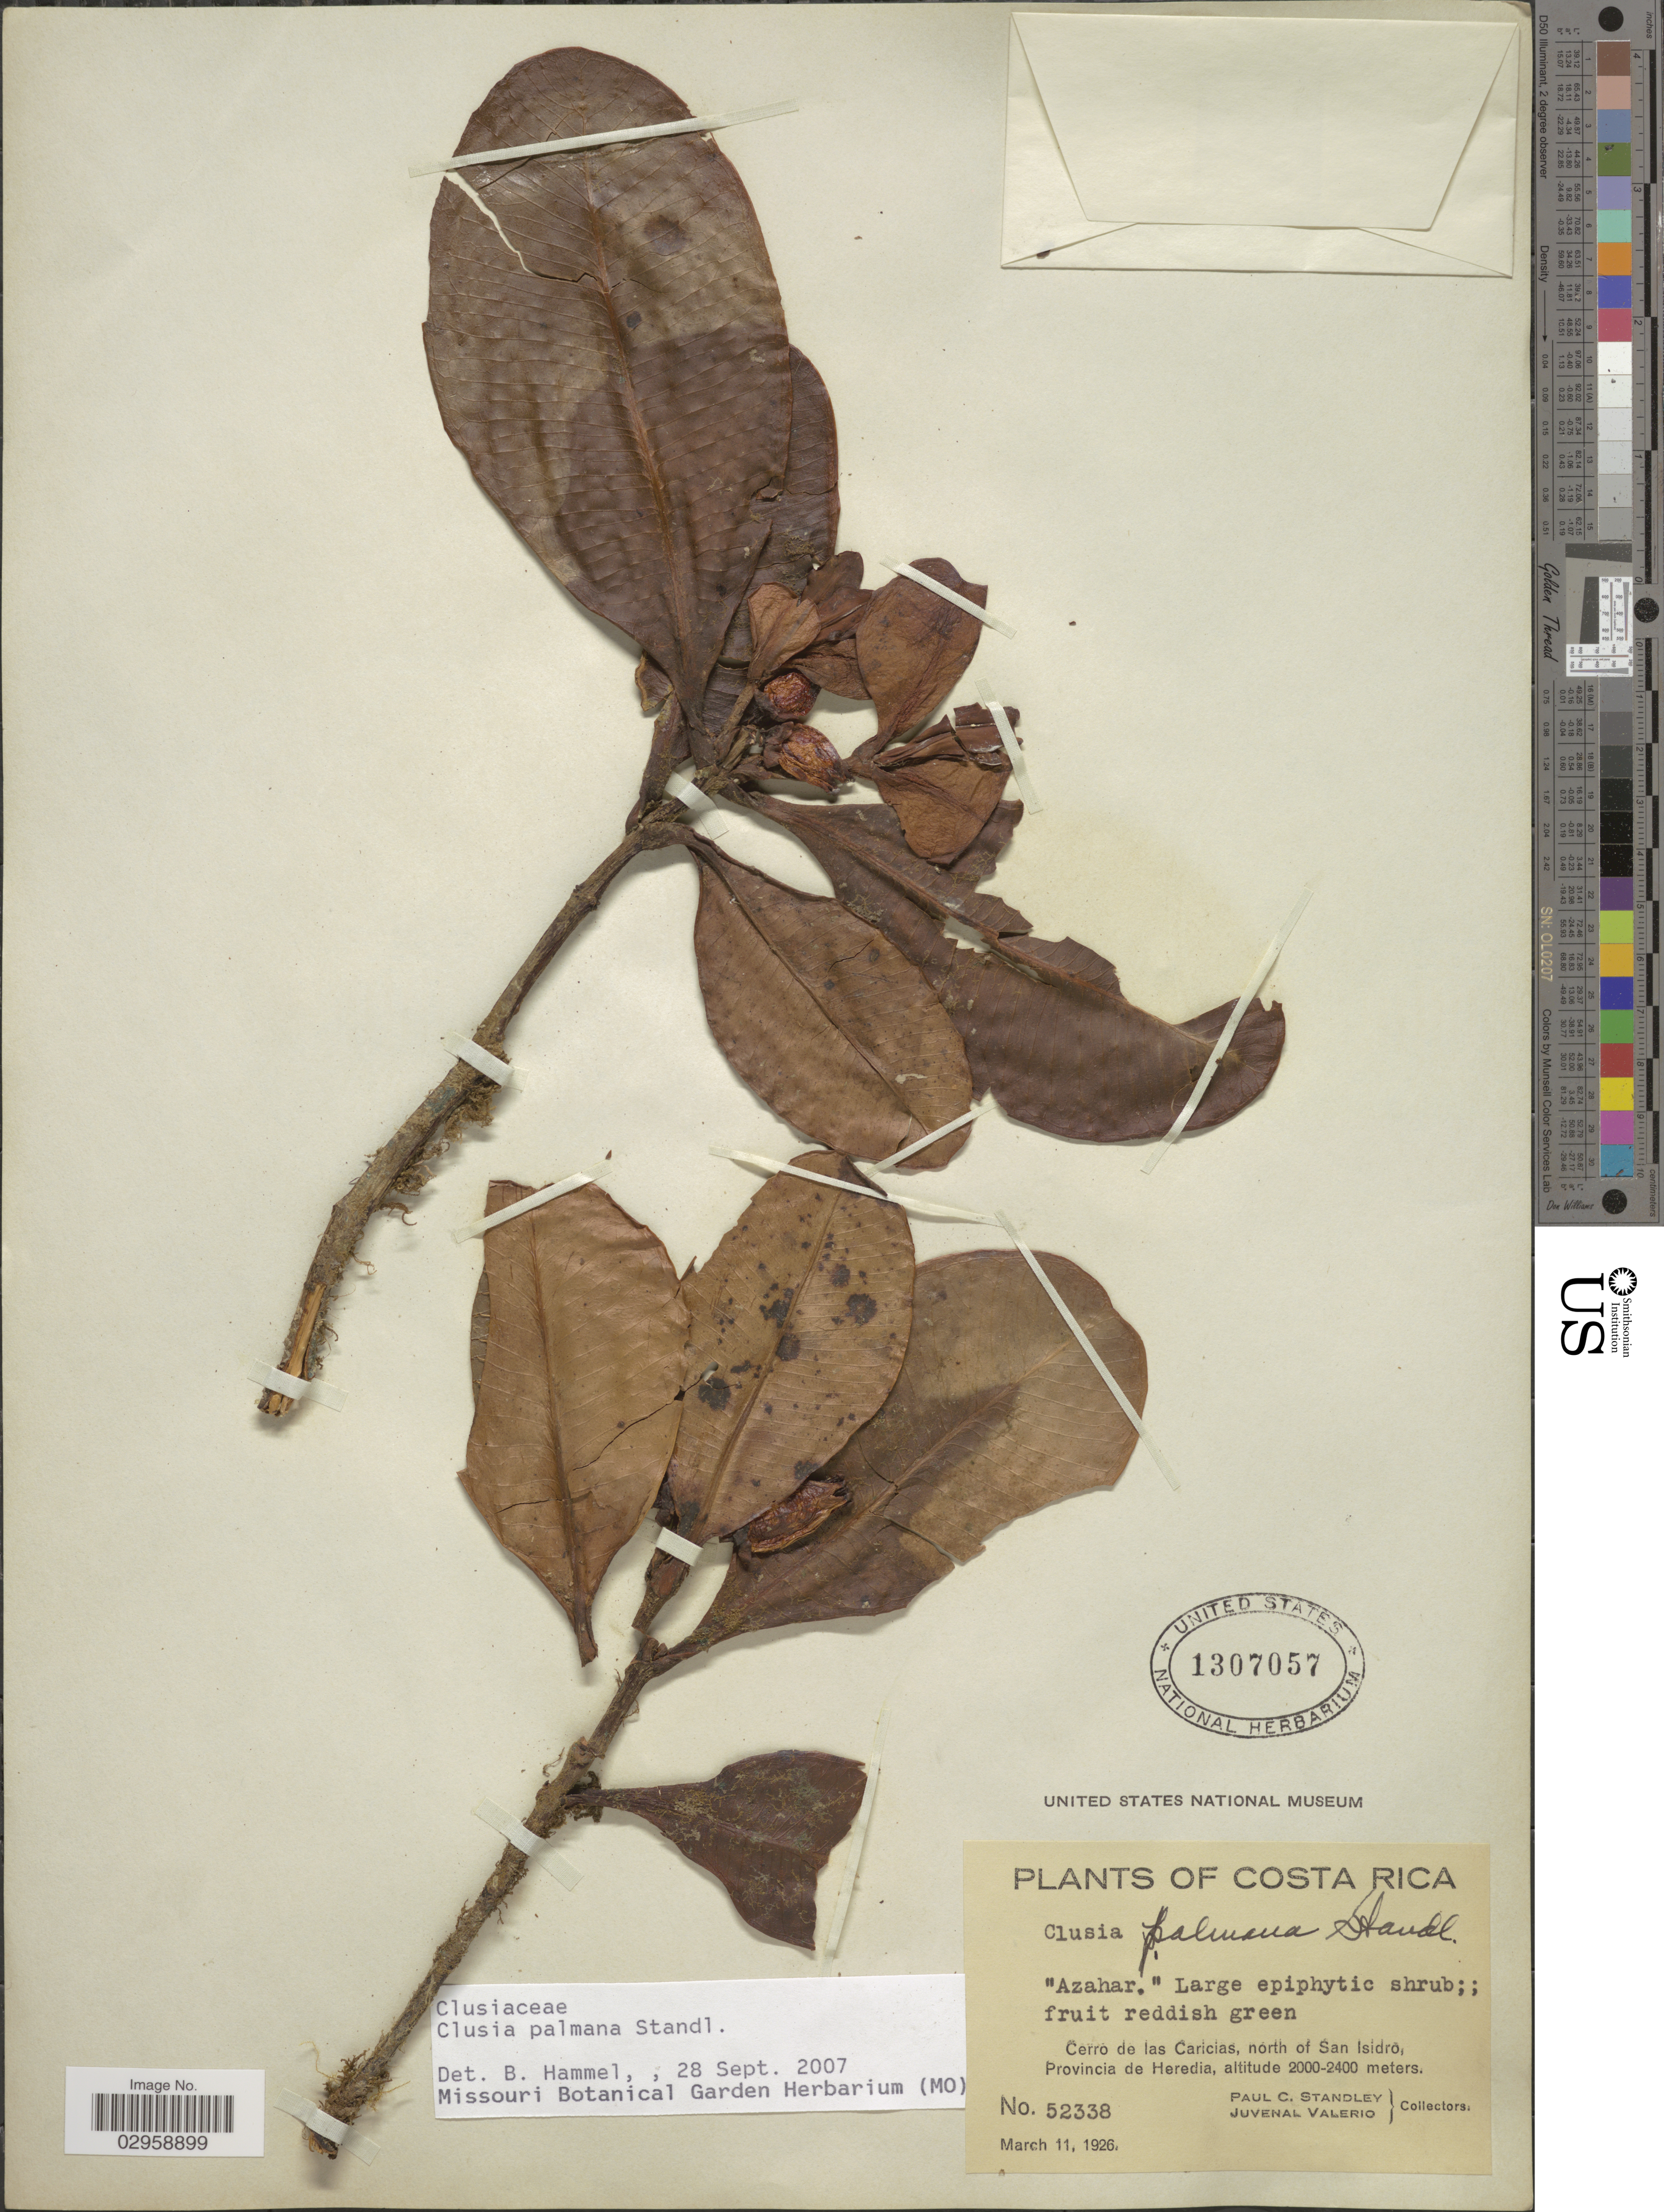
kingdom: Plantae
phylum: Tracheophyta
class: Magnoliopsida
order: Malpighiales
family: Clusiaceae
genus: Clusia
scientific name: Clusia palmana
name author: Standl.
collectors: P. C. Standley & J. Valerio R.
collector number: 52338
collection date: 1926-03-11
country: Costa Rica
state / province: Heredia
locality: Cerro de las Caricias, north of San Isidro.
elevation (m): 2000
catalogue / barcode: US 1307057